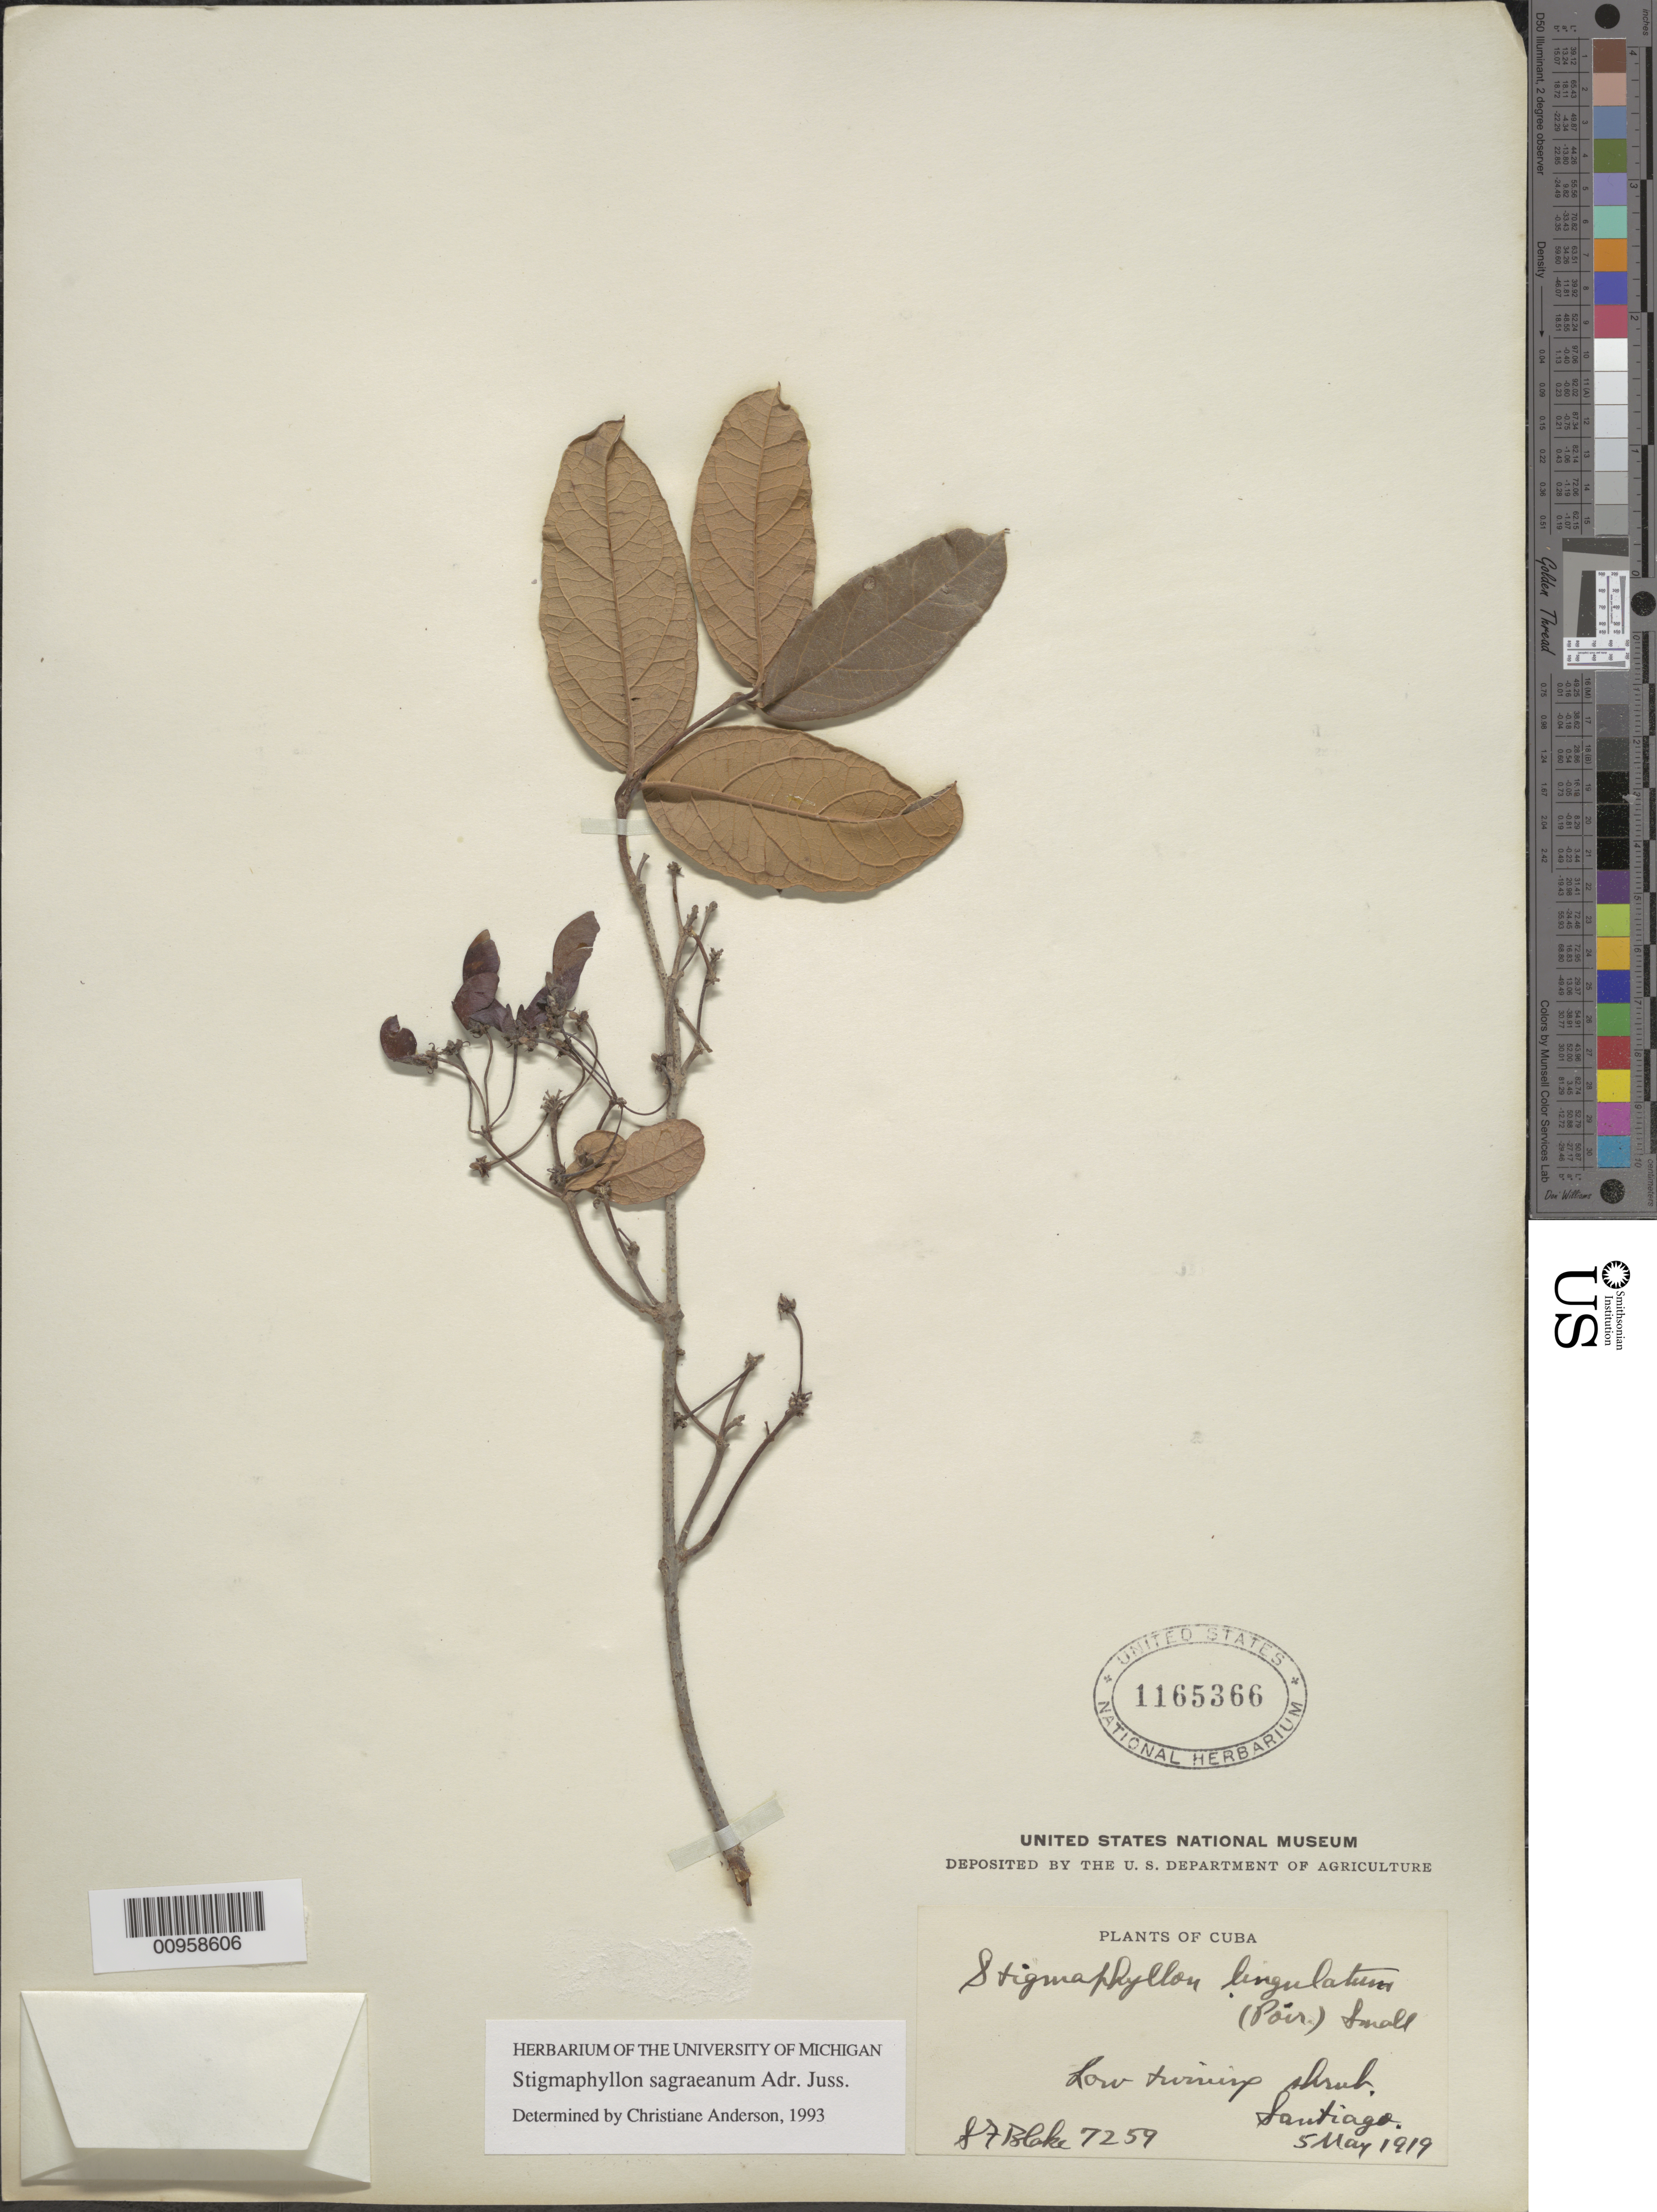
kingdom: Plantae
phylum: Tracheophyta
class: Magnoliopsida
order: Malpighiales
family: Malpighiaceae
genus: Stigmaphyllon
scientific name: Stigmaphyllon sagraeanum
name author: Juss.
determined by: Anderson, C.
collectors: S. Blake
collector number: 7259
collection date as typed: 05 May 1919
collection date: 1919-05-05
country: Cuba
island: Cuba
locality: Santiago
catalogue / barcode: US 1165366